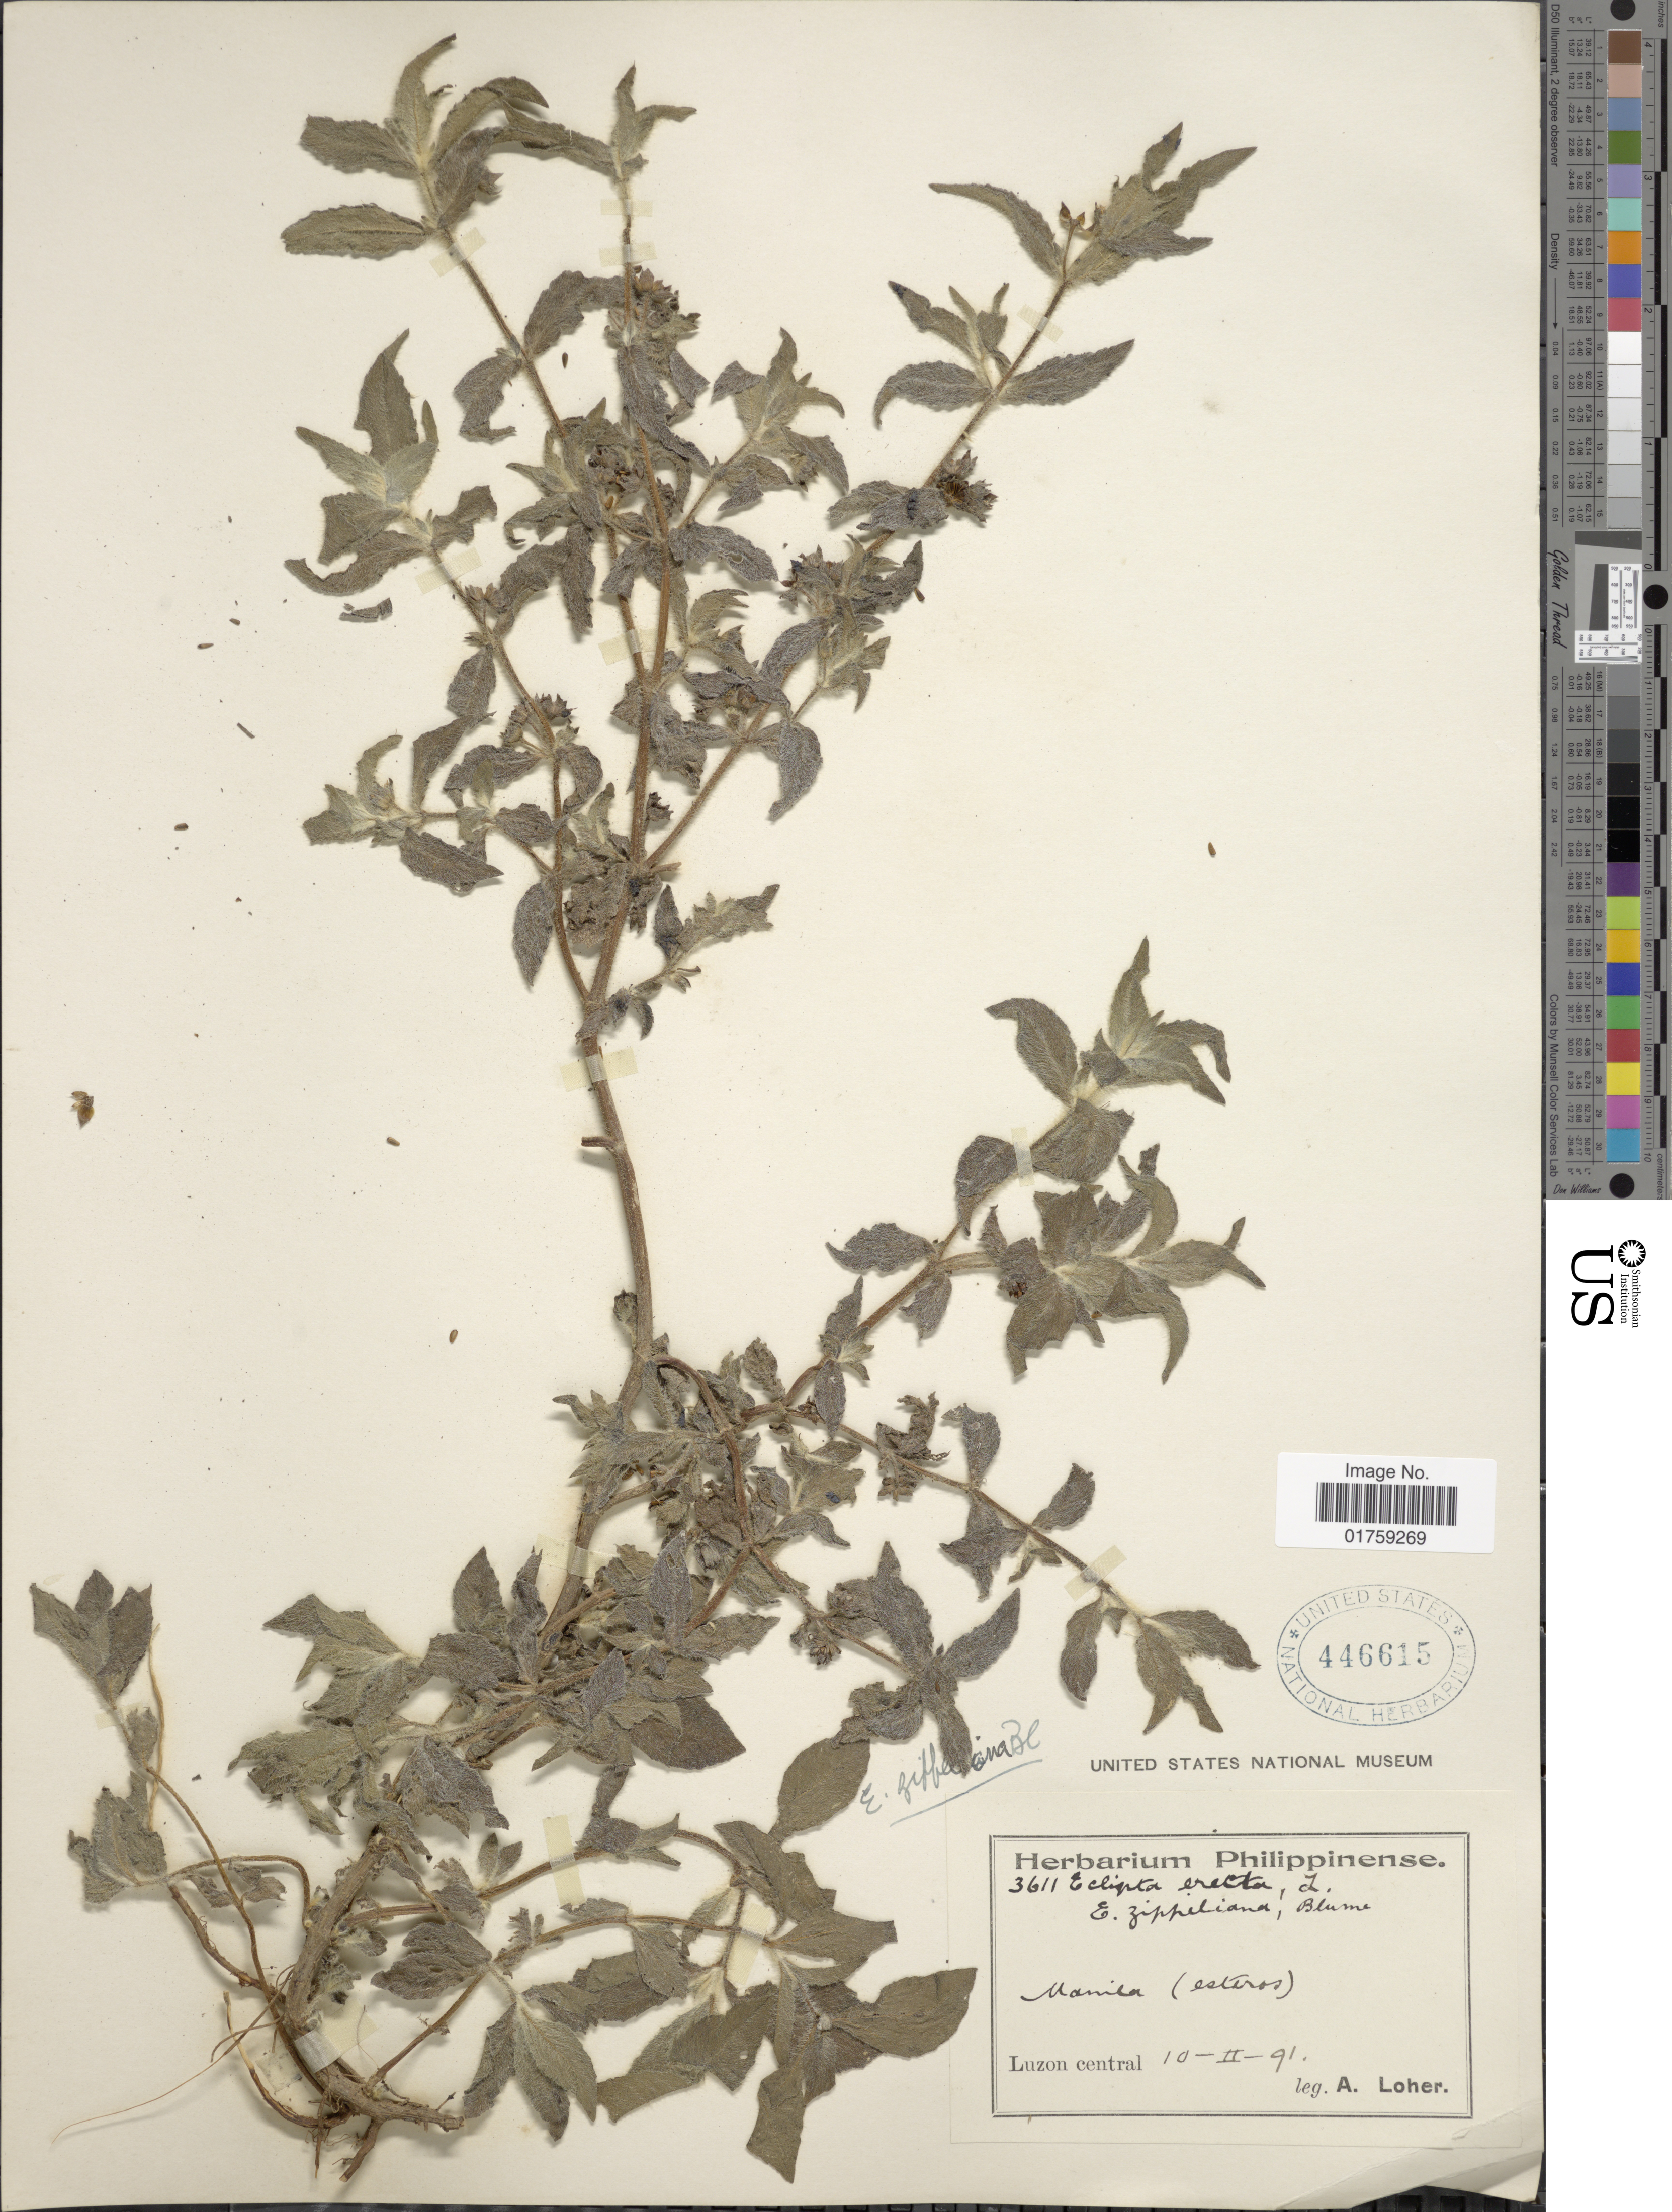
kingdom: Plantae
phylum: Tracheophyta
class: Magnoliopsida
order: Asterales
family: Asteraceae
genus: Eclipta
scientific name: Eclipta zippeliana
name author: Blume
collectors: A. Loher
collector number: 3611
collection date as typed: Transcribed d/m/y: 10/2/91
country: Philippines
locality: Philippinese, Manila (esteros)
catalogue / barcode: US 446615